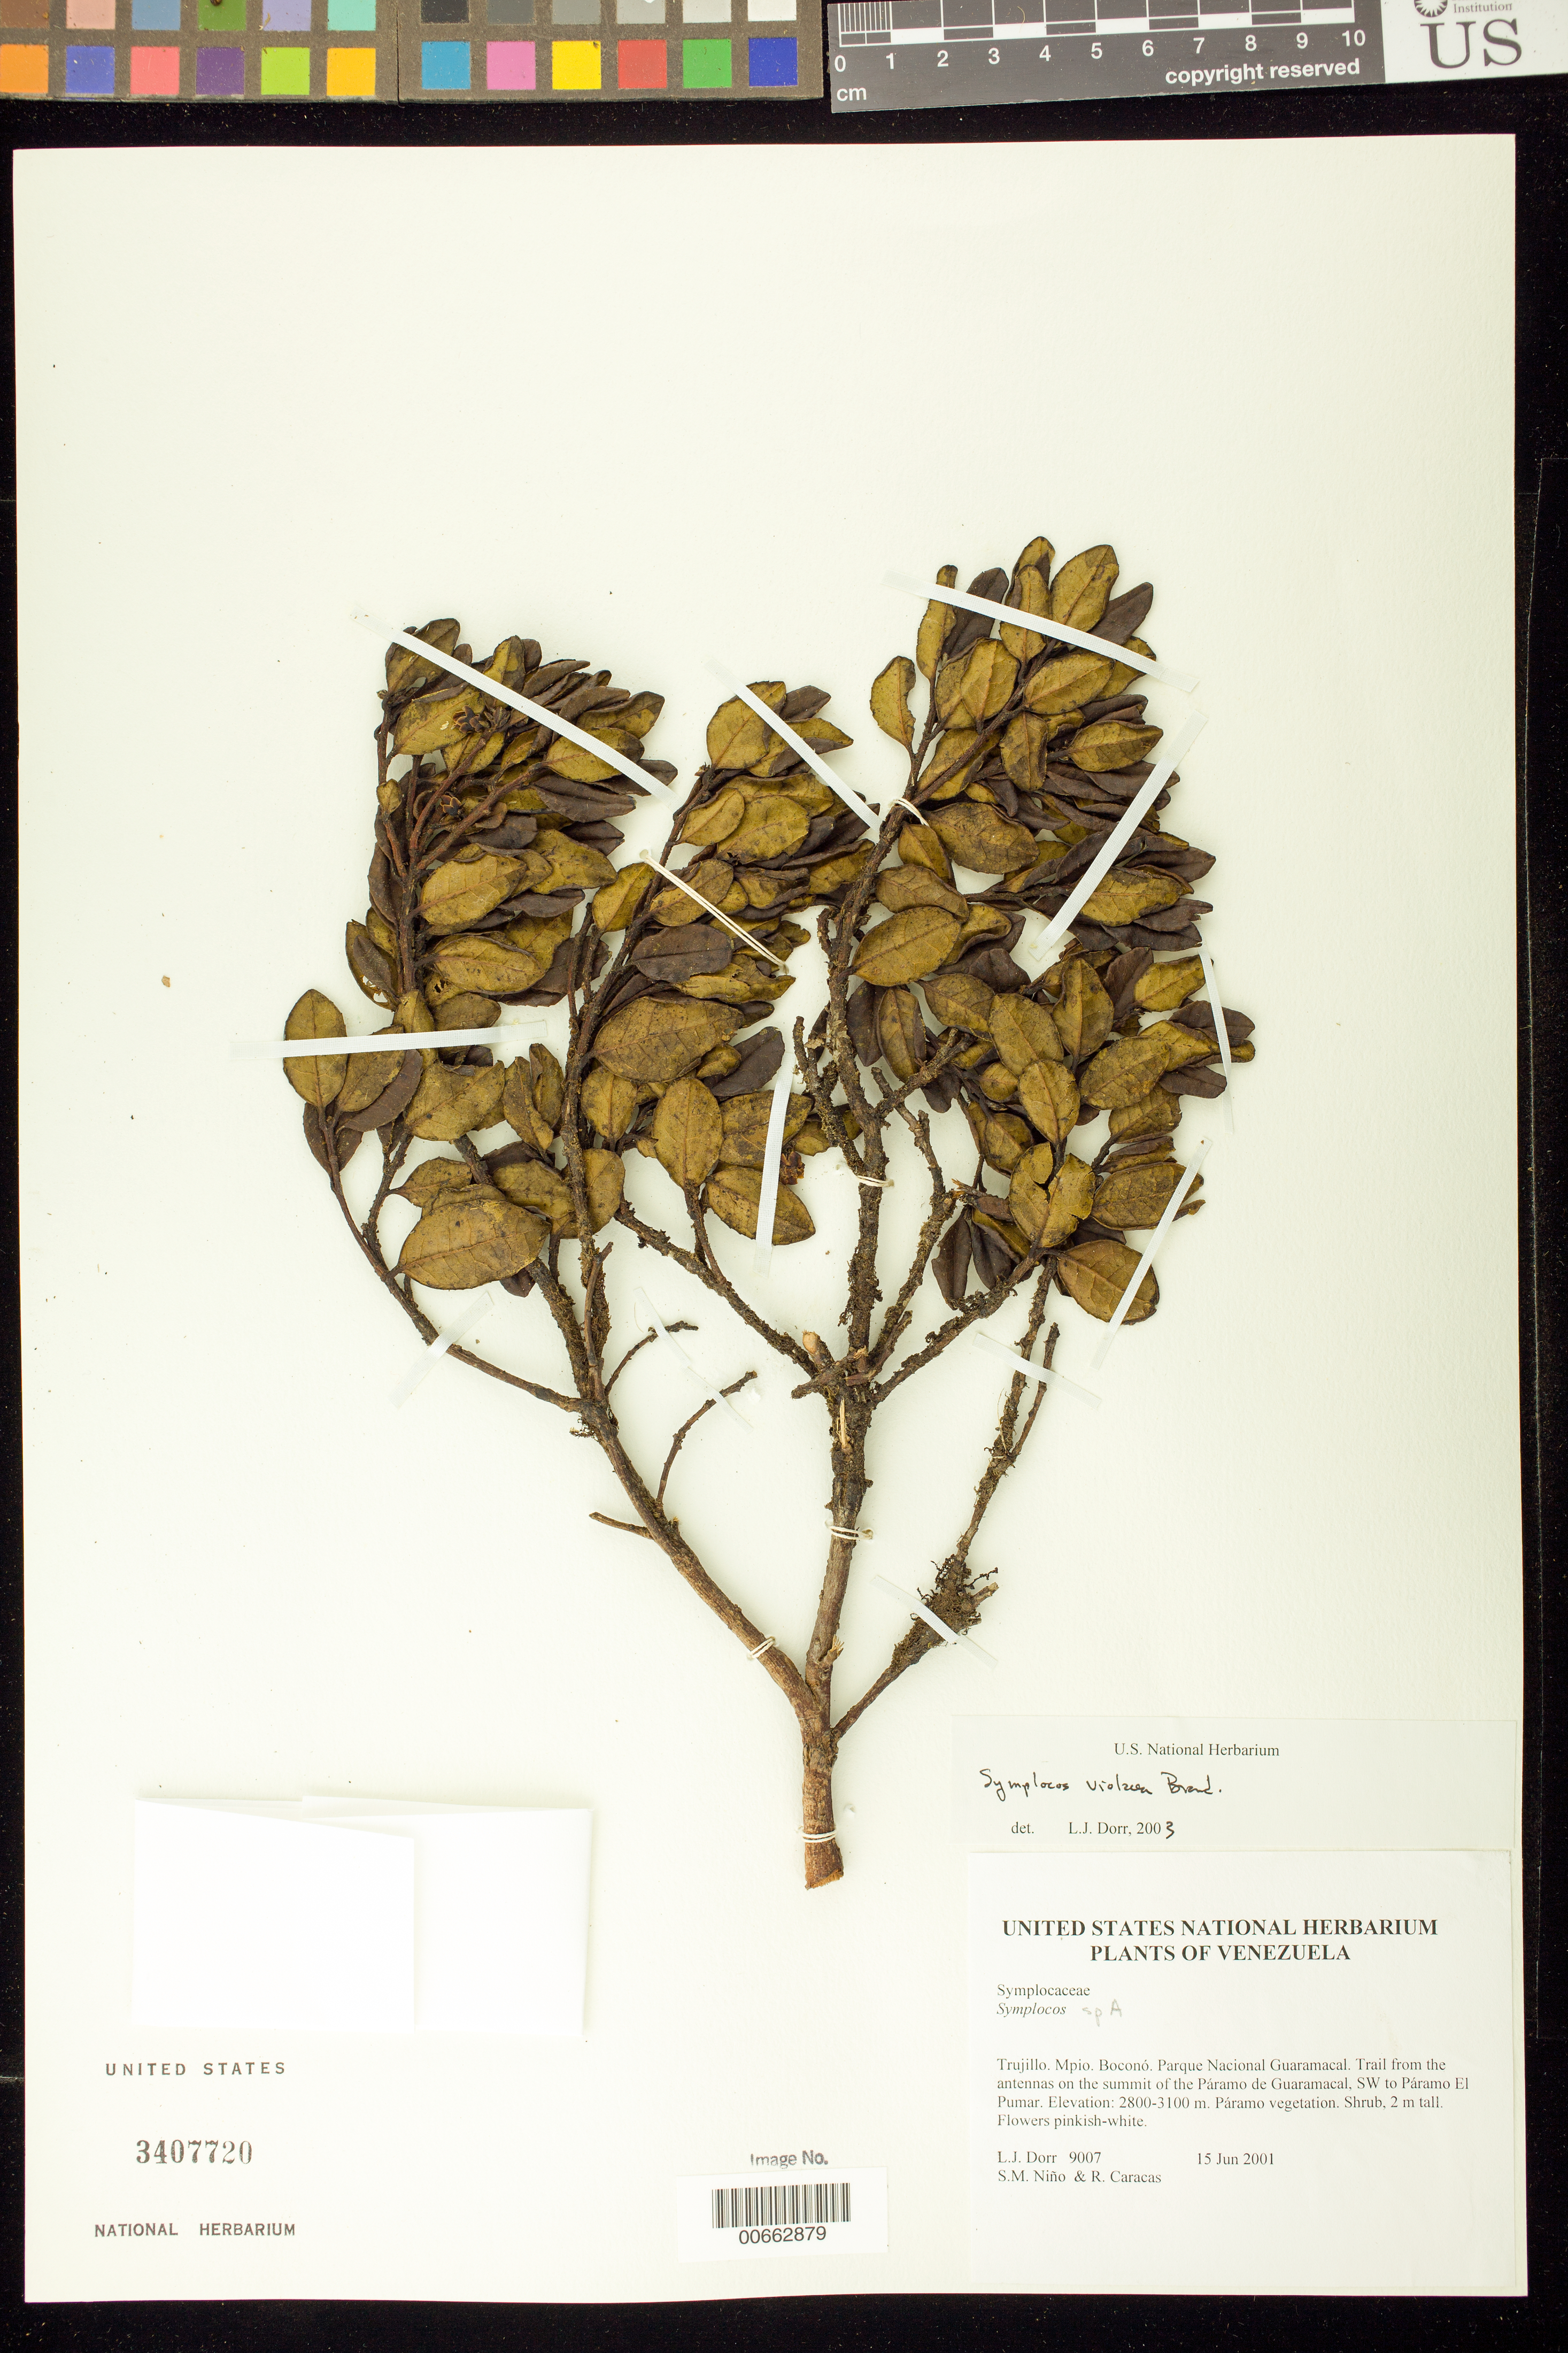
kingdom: Plantae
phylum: Tracheophyta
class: Magnoliopsida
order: Ericales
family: Symplocaceae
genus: Symplocos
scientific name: Symplocos sp.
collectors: L. J. Dorr, S. M. Niño & R. Caracas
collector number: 9007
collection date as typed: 15 Jun 2001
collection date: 2001-06-15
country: Venezuela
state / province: Trujillo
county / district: Boconó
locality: Parque Nacional Guaramacal. Trail from the antennas on the summit of the Páramo de Guaramacal, SW to Páramo El Pumar.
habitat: Páramo vegetation.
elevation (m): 2800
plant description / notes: CAS, CTES, PORT, US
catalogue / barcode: US 3407720